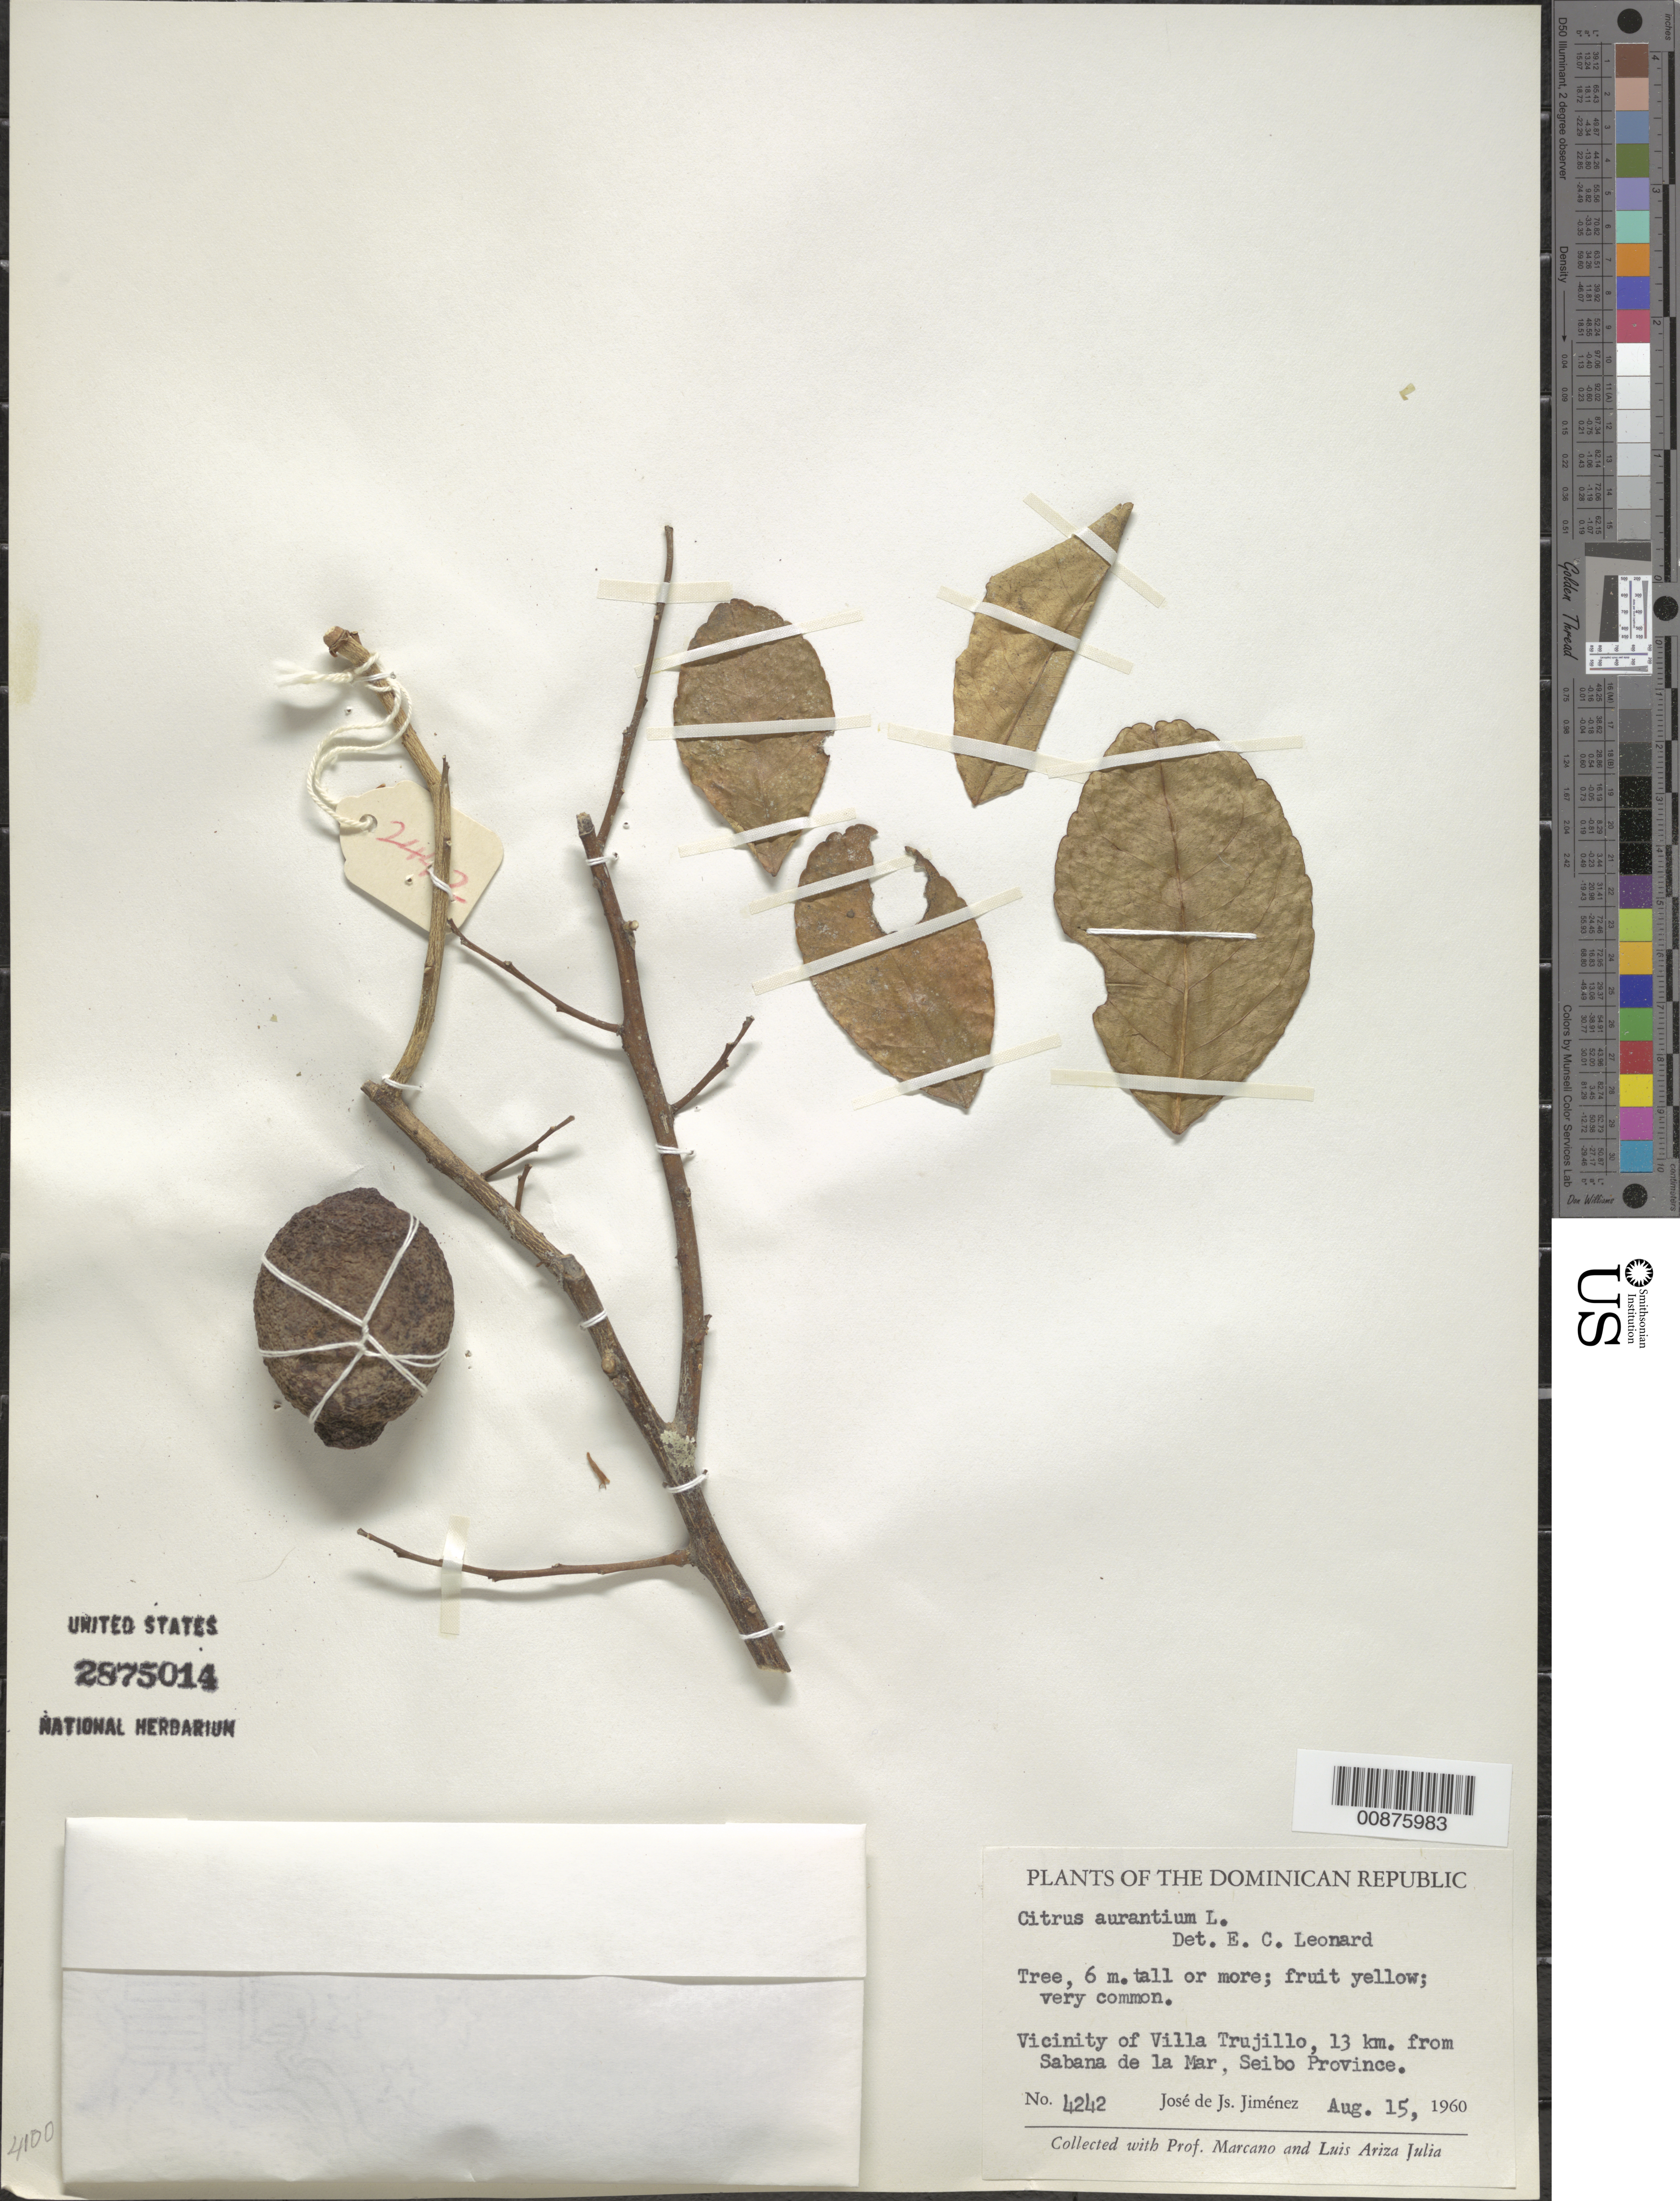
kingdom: Plantae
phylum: Tracheophyta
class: Magnoliopsida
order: Sapindales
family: Rutaceae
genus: Citrus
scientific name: Citrus maxima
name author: (Burm.) Merr.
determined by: Leonard, Emery C., (US)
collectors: J. J. Jiménez Almonte, E. J. Marcano F. & L. Ariza-Julia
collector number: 4242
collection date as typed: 15 Aug 1960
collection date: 1960-08-15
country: Dominican Republic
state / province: El Seibo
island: Hispaniola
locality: Vicinity of Villa Trujillo, 13 km. from Sabana de la Mar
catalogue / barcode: US 2875014